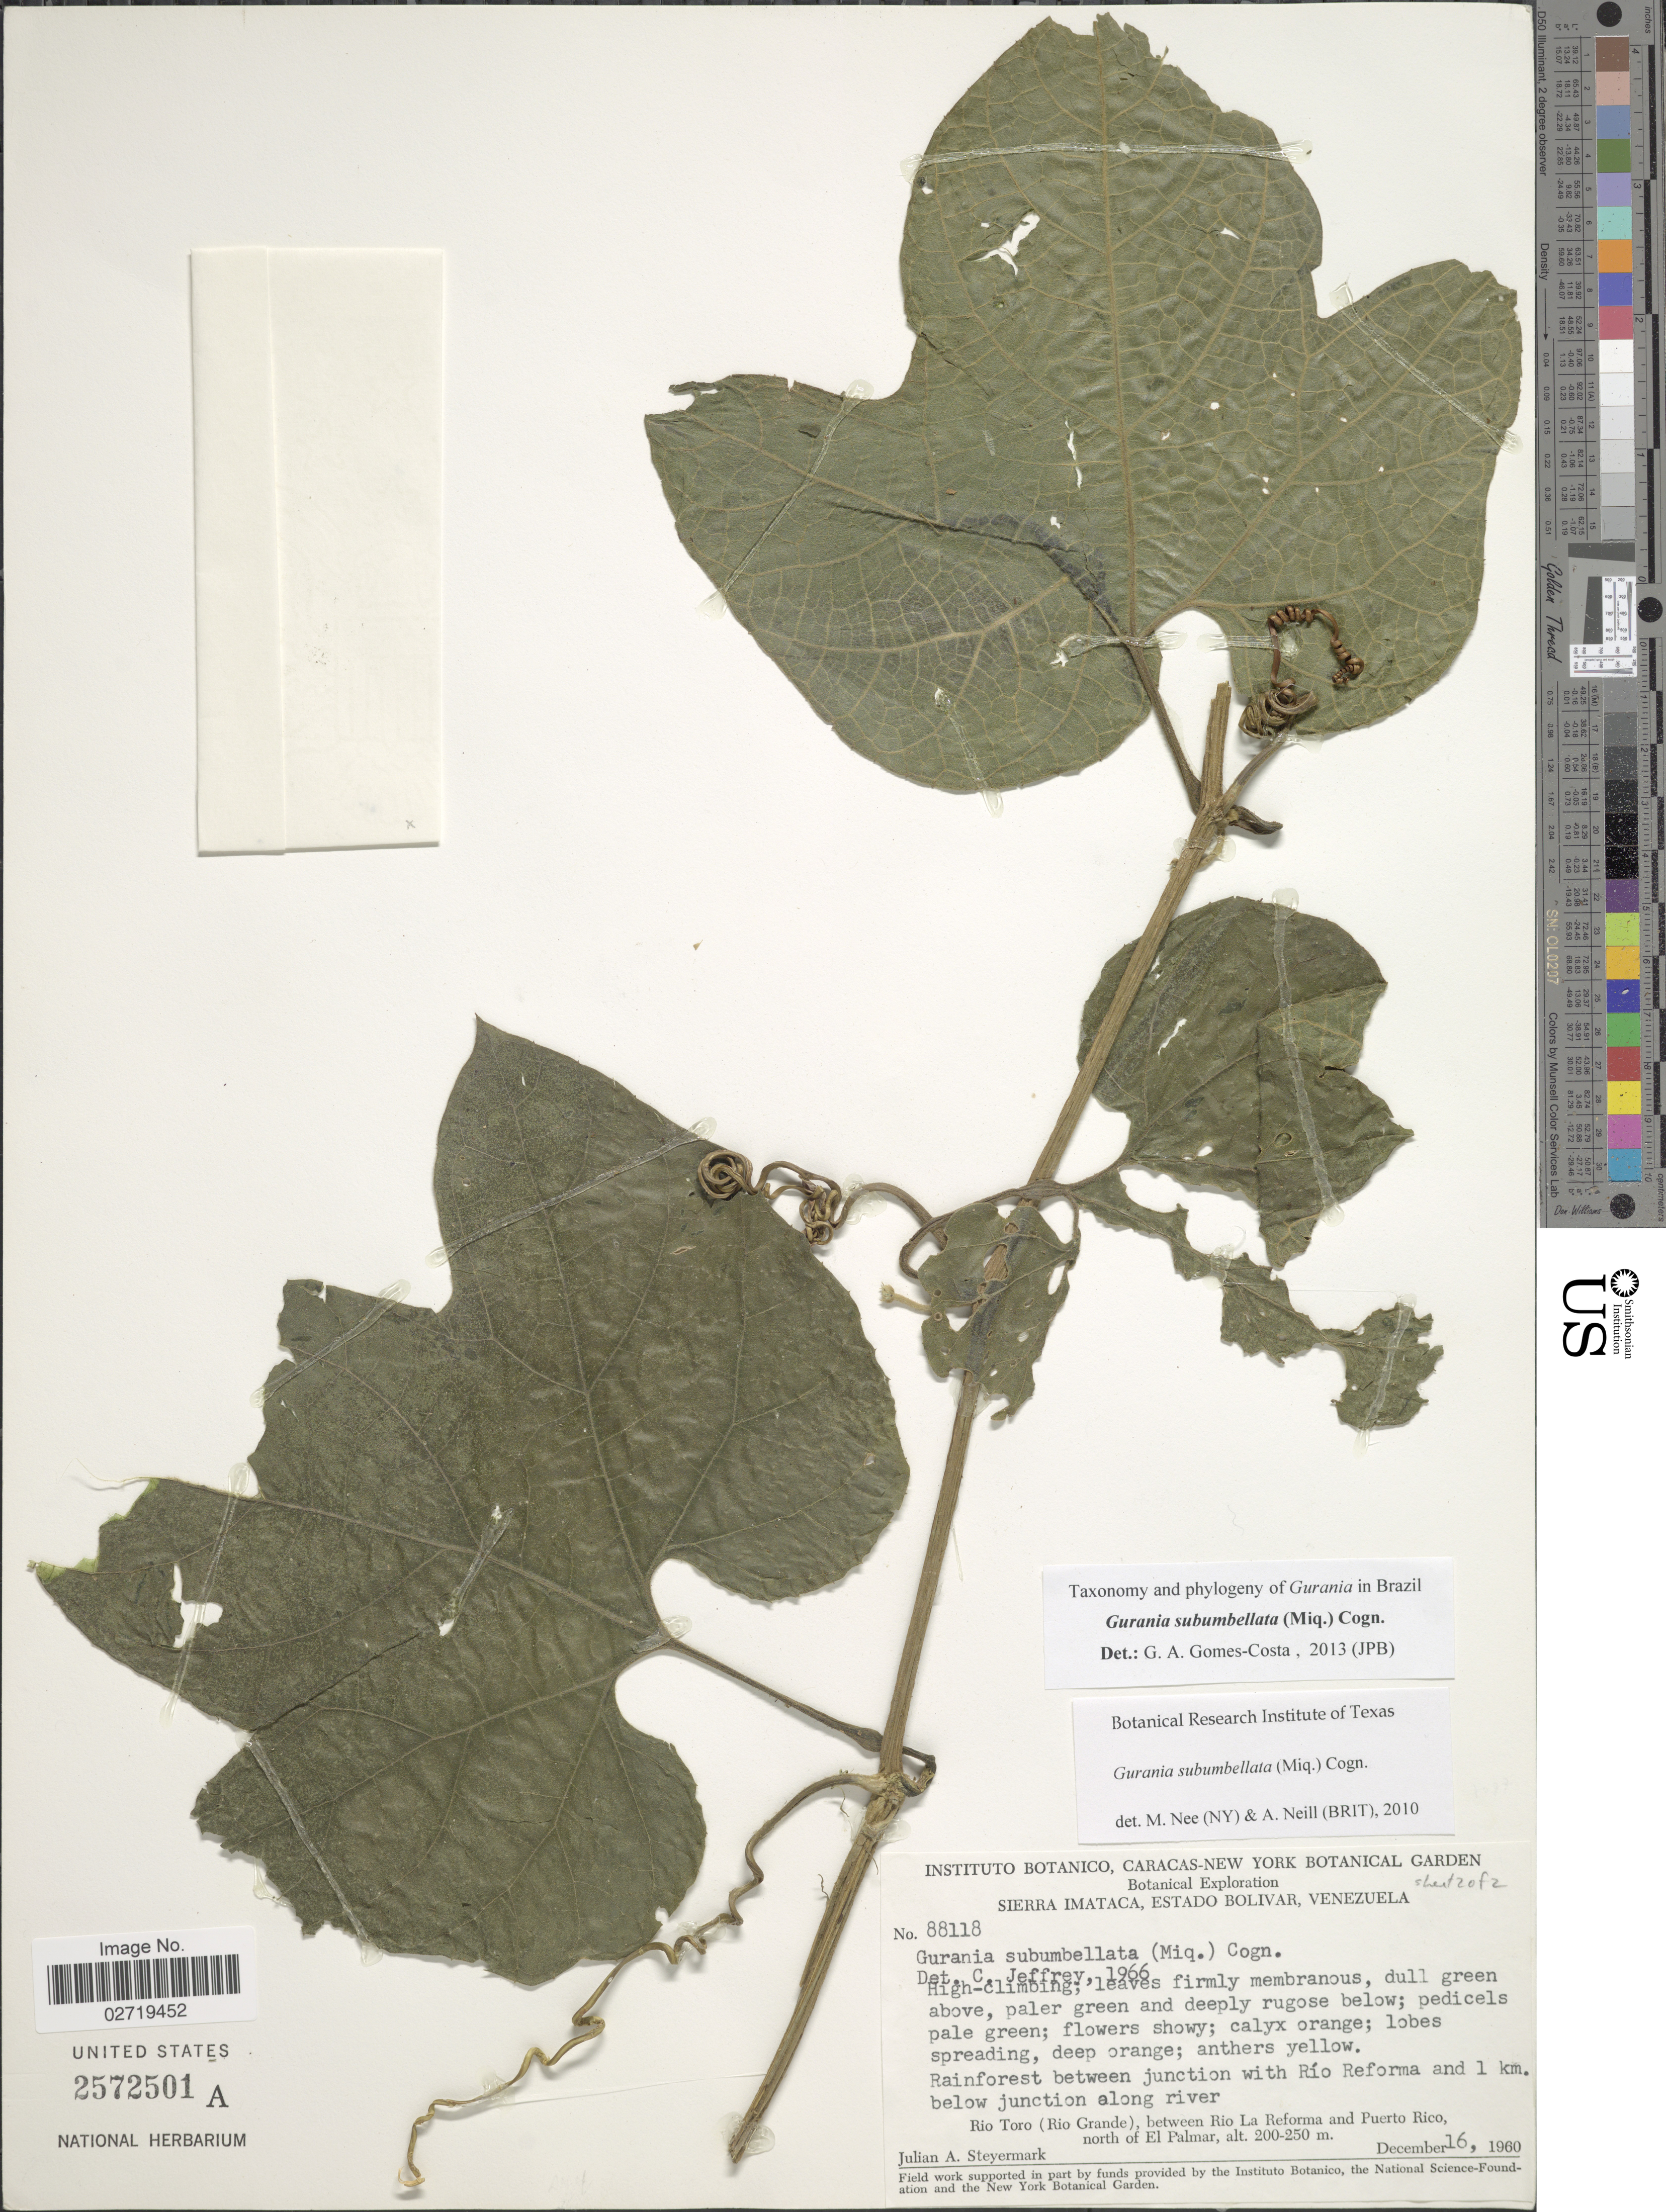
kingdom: Plantae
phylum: Tracheophyta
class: Magnoliopsida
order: Cucurbitales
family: Cucurbitaceae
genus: Gurania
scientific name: Gurania subumbellata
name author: (Miq.) Cogn.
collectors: J. Steyermark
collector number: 88118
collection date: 1960-12-16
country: Venezuela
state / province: Bolivar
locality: Sierra Imataca, Rainforest between junction with Río Reforma and 1 km below junction along river. Rio Toro (Rio Grande), between Rio La Reforma and Puerto Rico, north of El Palmar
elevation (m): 200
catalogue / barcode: US 2572501A